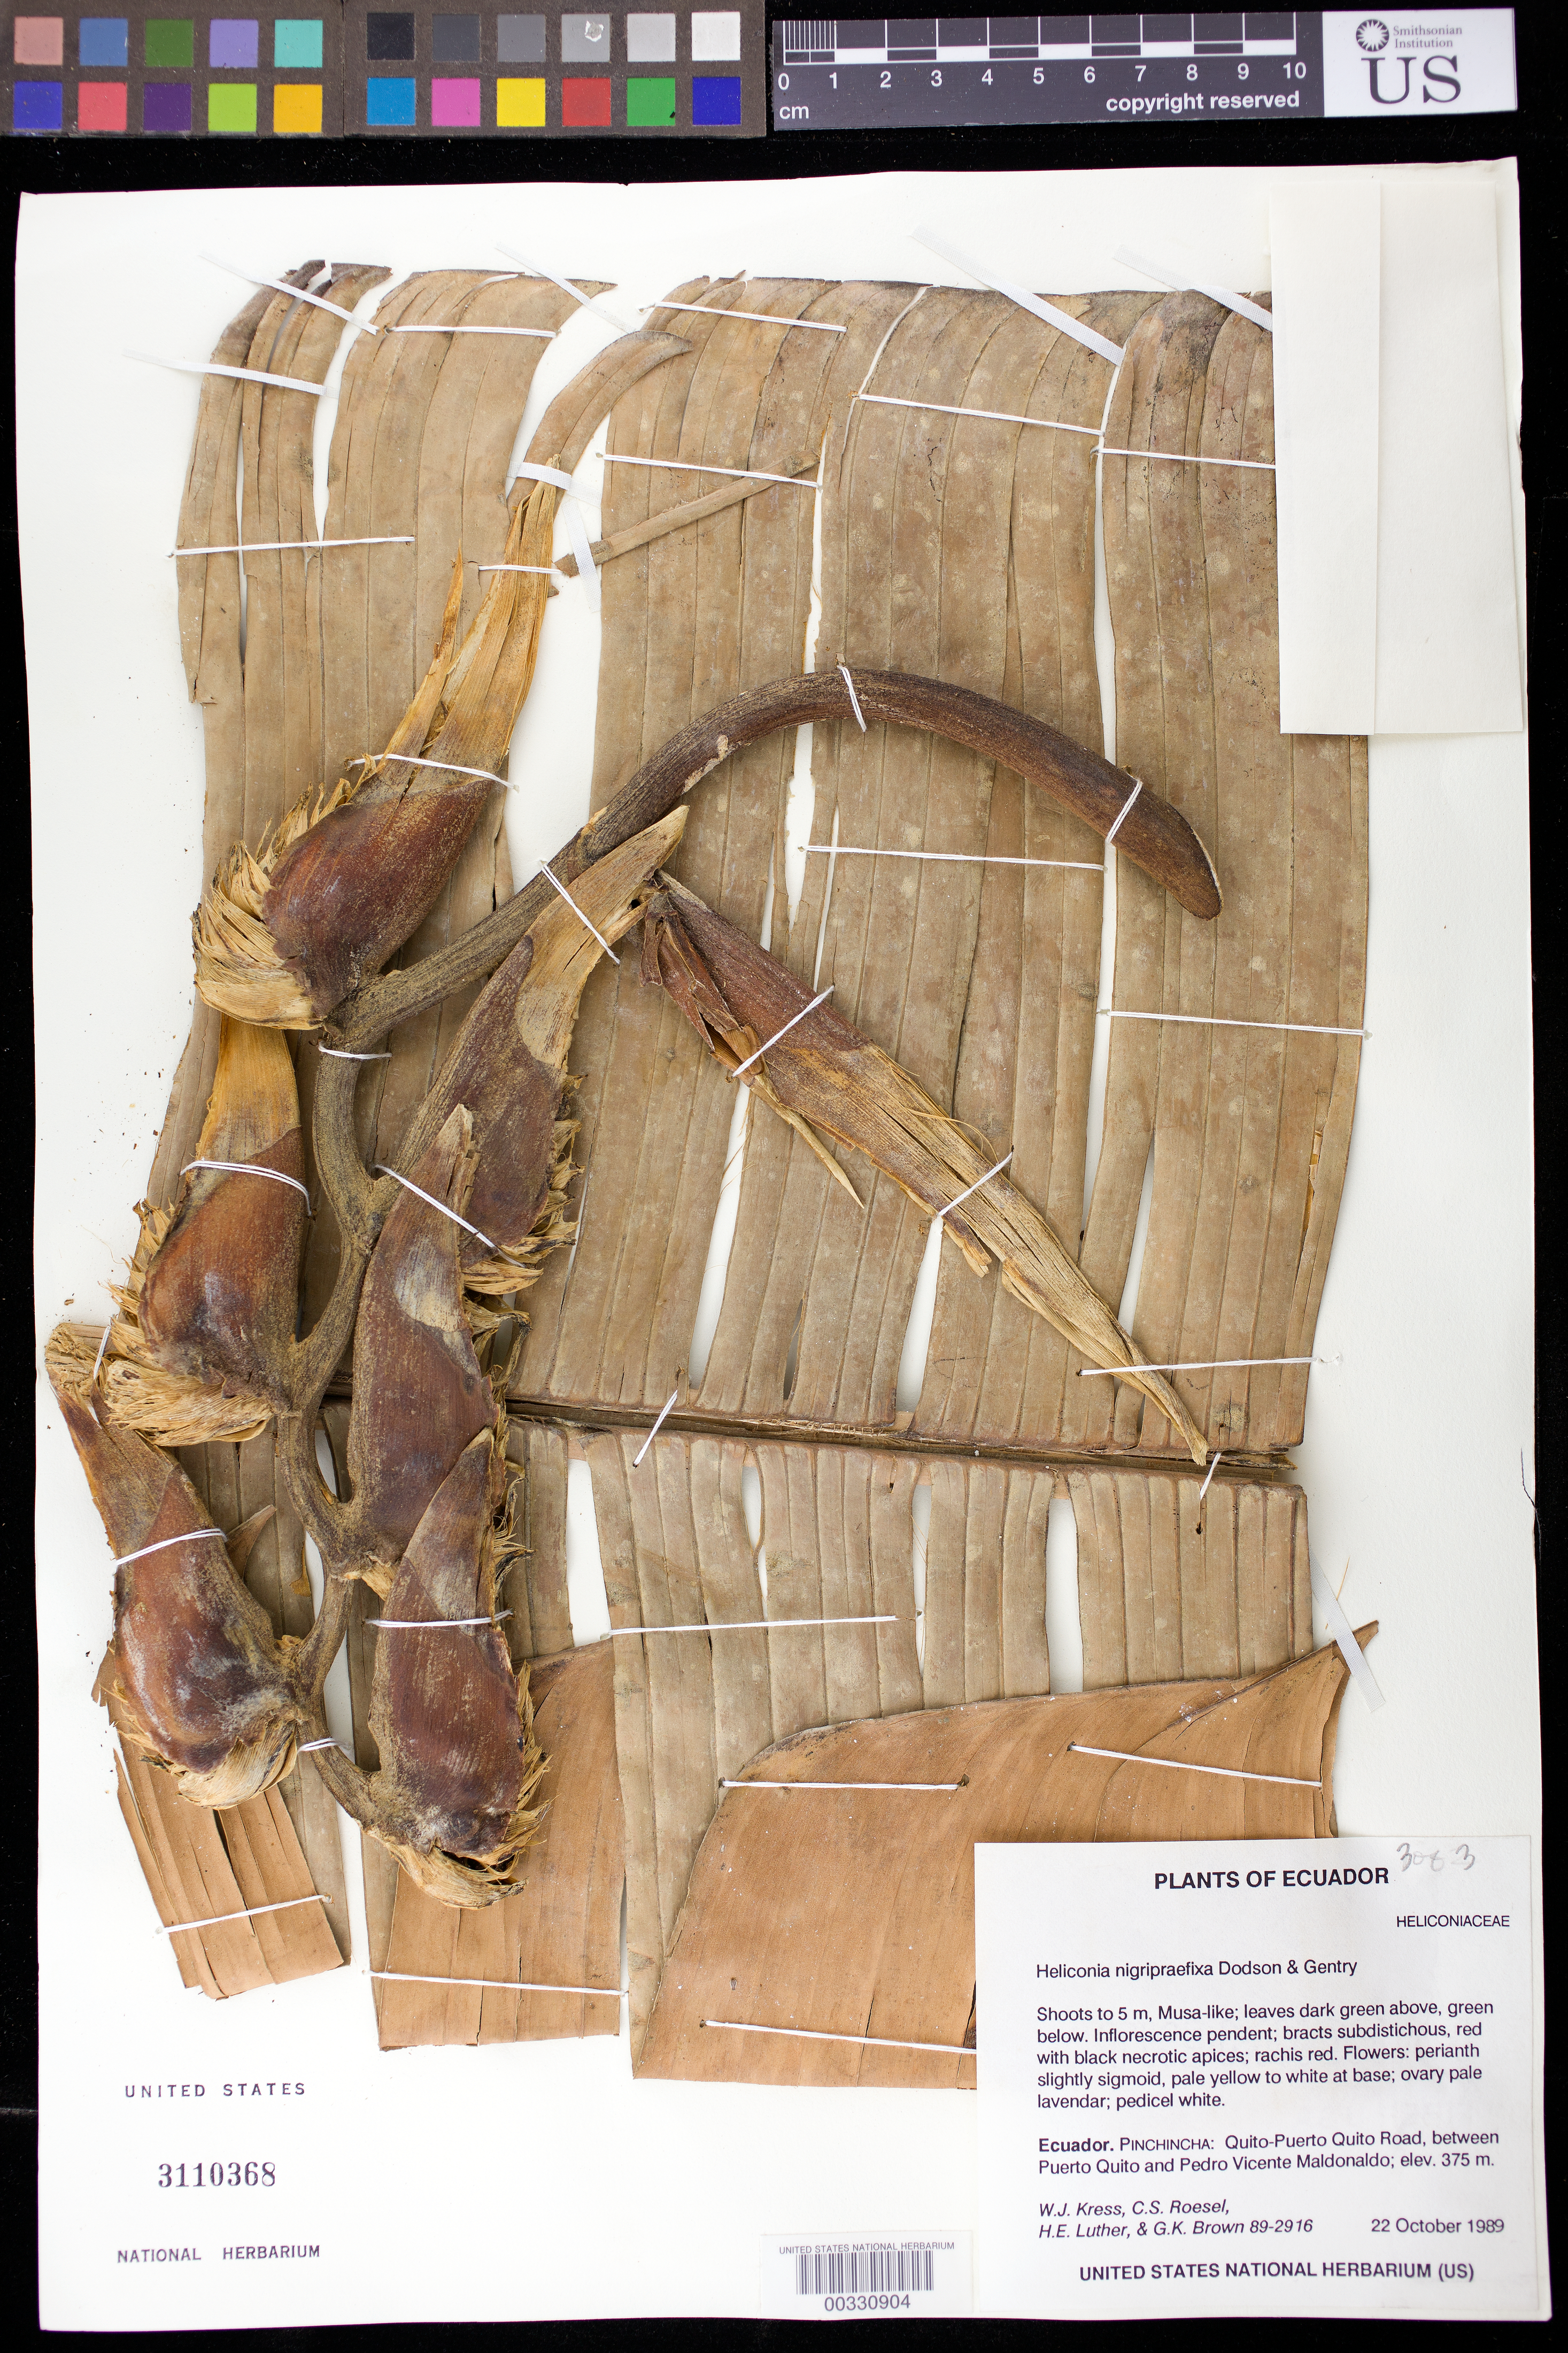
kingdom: Plantae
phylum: Tracheophyta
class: Liliopsida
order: Zingiberales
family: Heliconiaceae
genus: Heliconia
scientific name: Heliconia nigripraefixa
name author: Dodson & Gentry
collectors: W. J. Kress, C. S. Roesel, Harry E. Luther & G. K. Brown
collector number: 89-2916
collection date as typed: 22 Oct 1989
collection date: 1989-10-22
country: Ecuador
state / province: Pichincha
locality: Quito-Puerto quito road, between Puerto quito and Pedro vicente maldonaldo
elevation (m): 375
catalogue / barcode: US 3110368